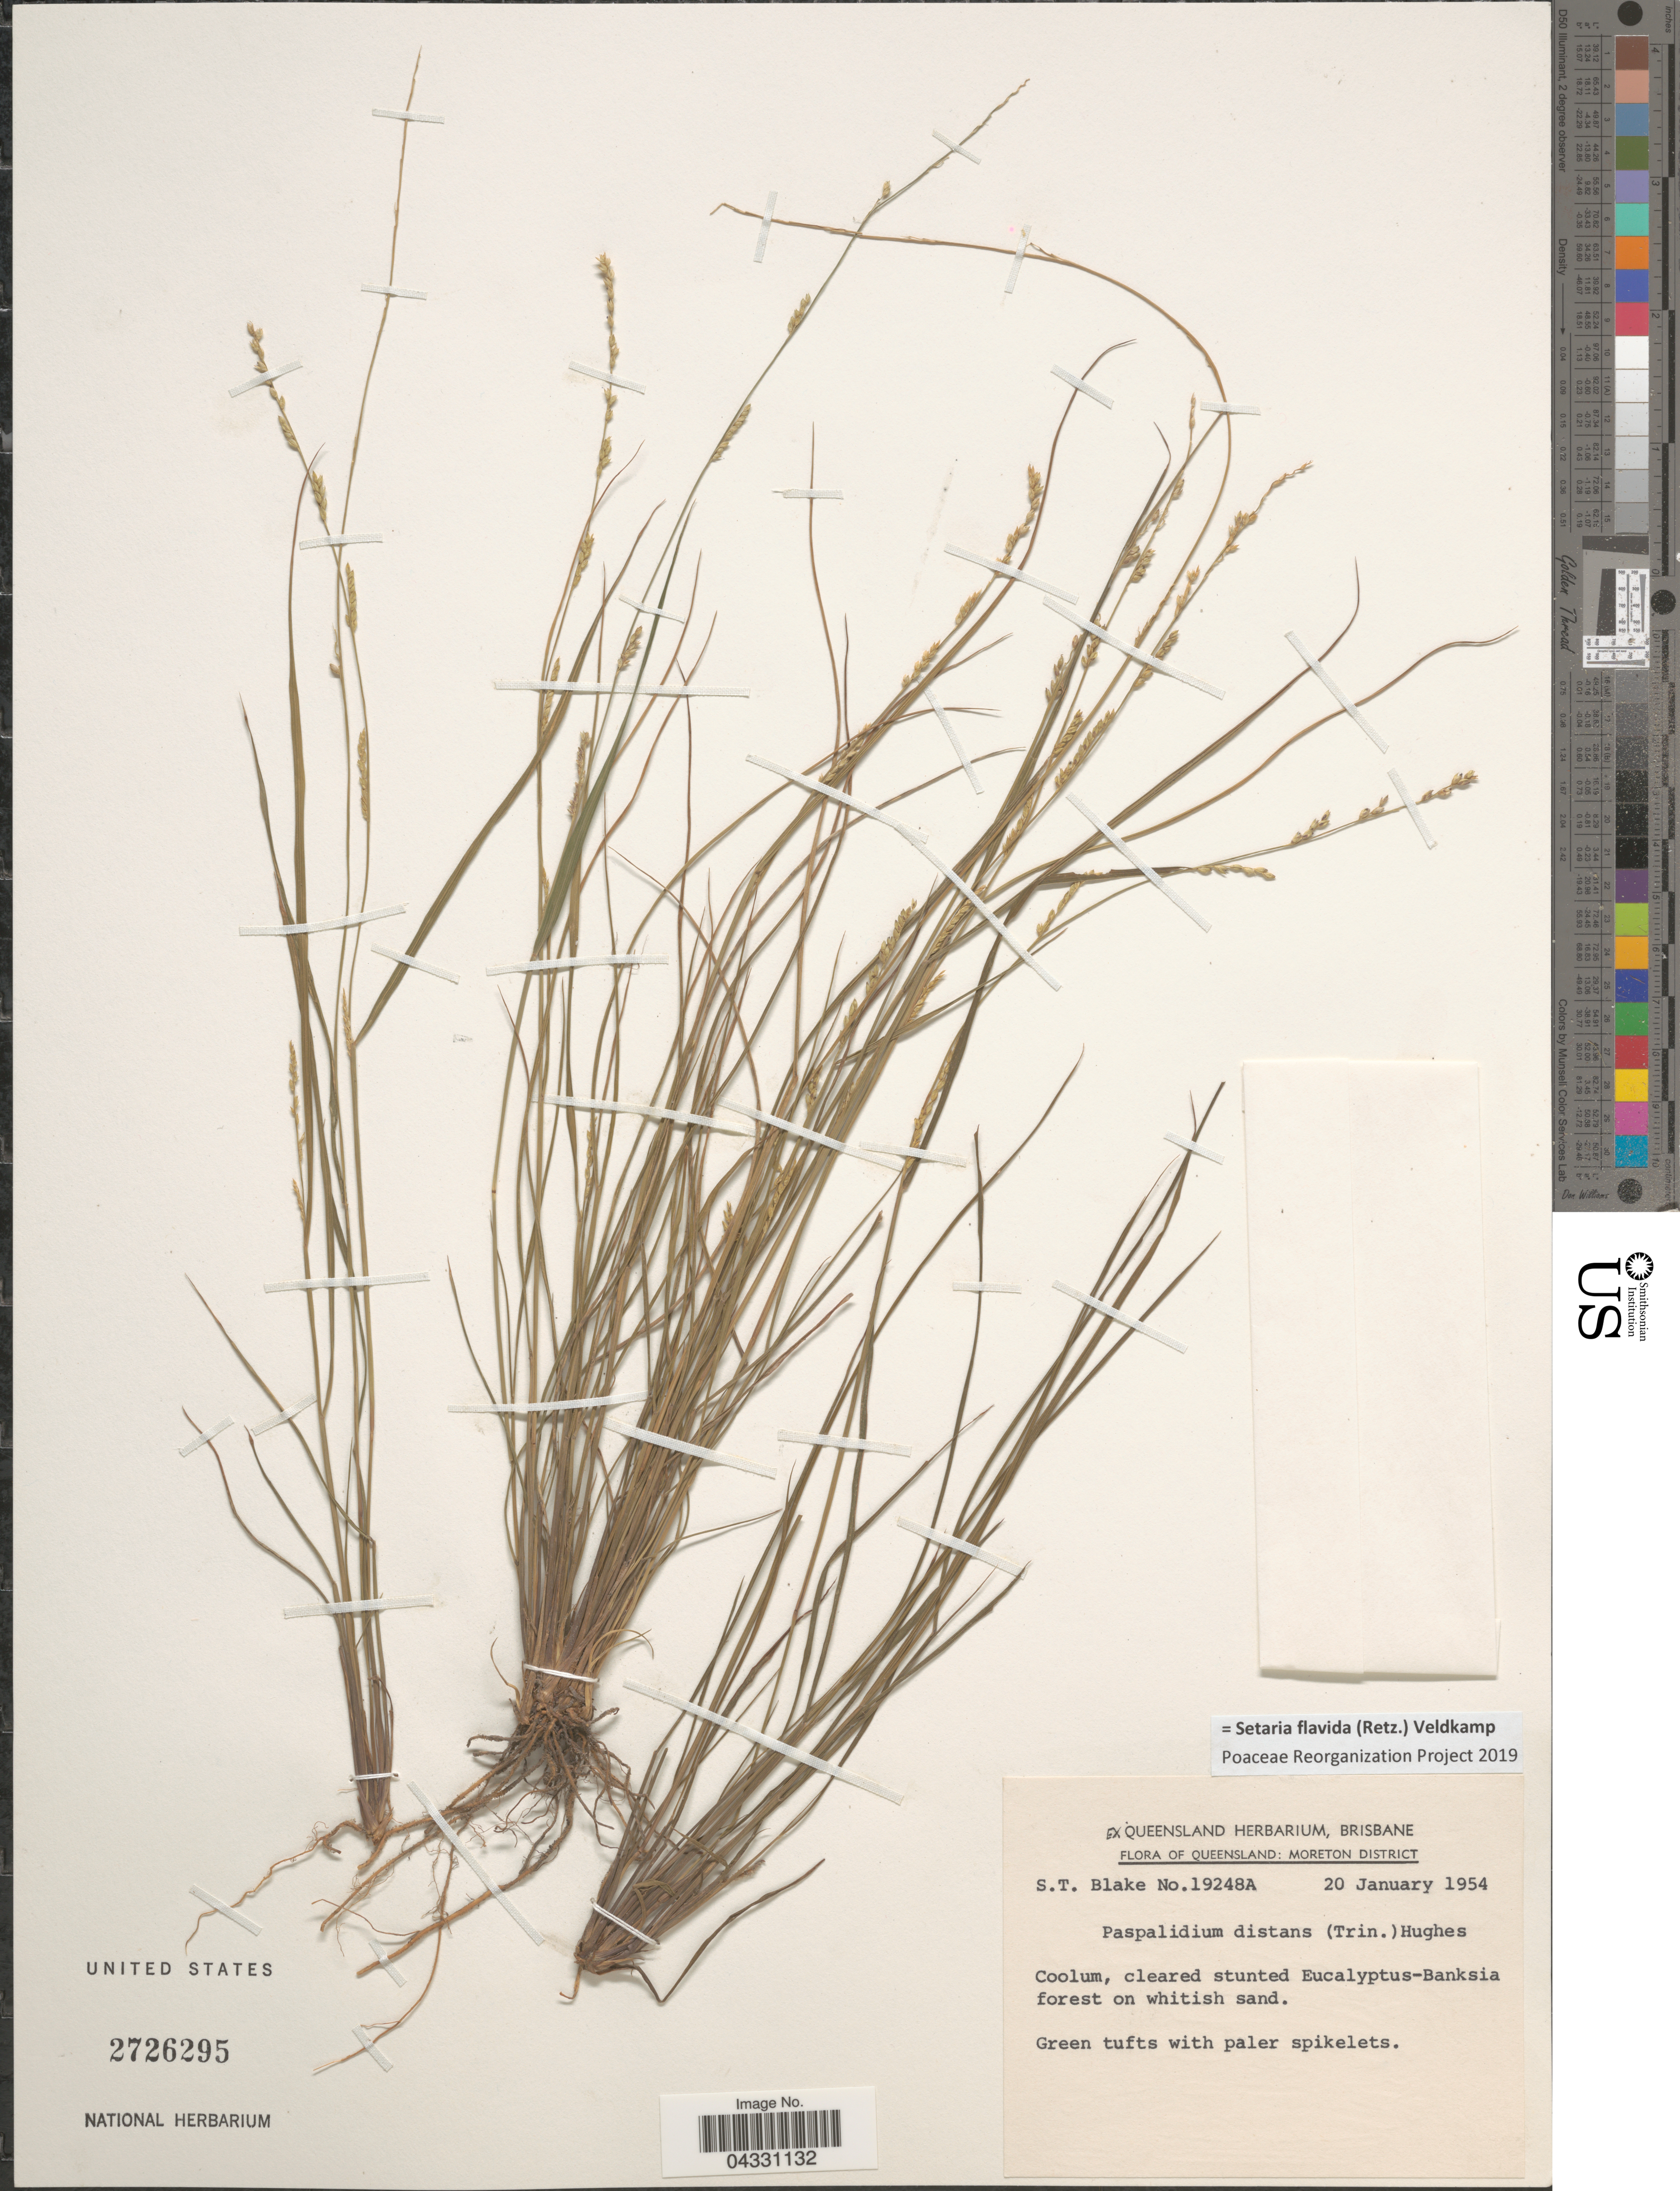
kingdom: Plantae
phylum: Tracheophyta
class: Liliopsida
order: Poales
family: Poaceae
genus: Setaria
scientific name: Setaria flavida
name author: (Retz.) Veldkamp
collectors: S. T. Blake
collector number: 19248A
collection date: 1954-01-20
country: Australia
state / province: Queensland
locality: Moreton District. Coolum.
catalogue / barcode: US 2726295